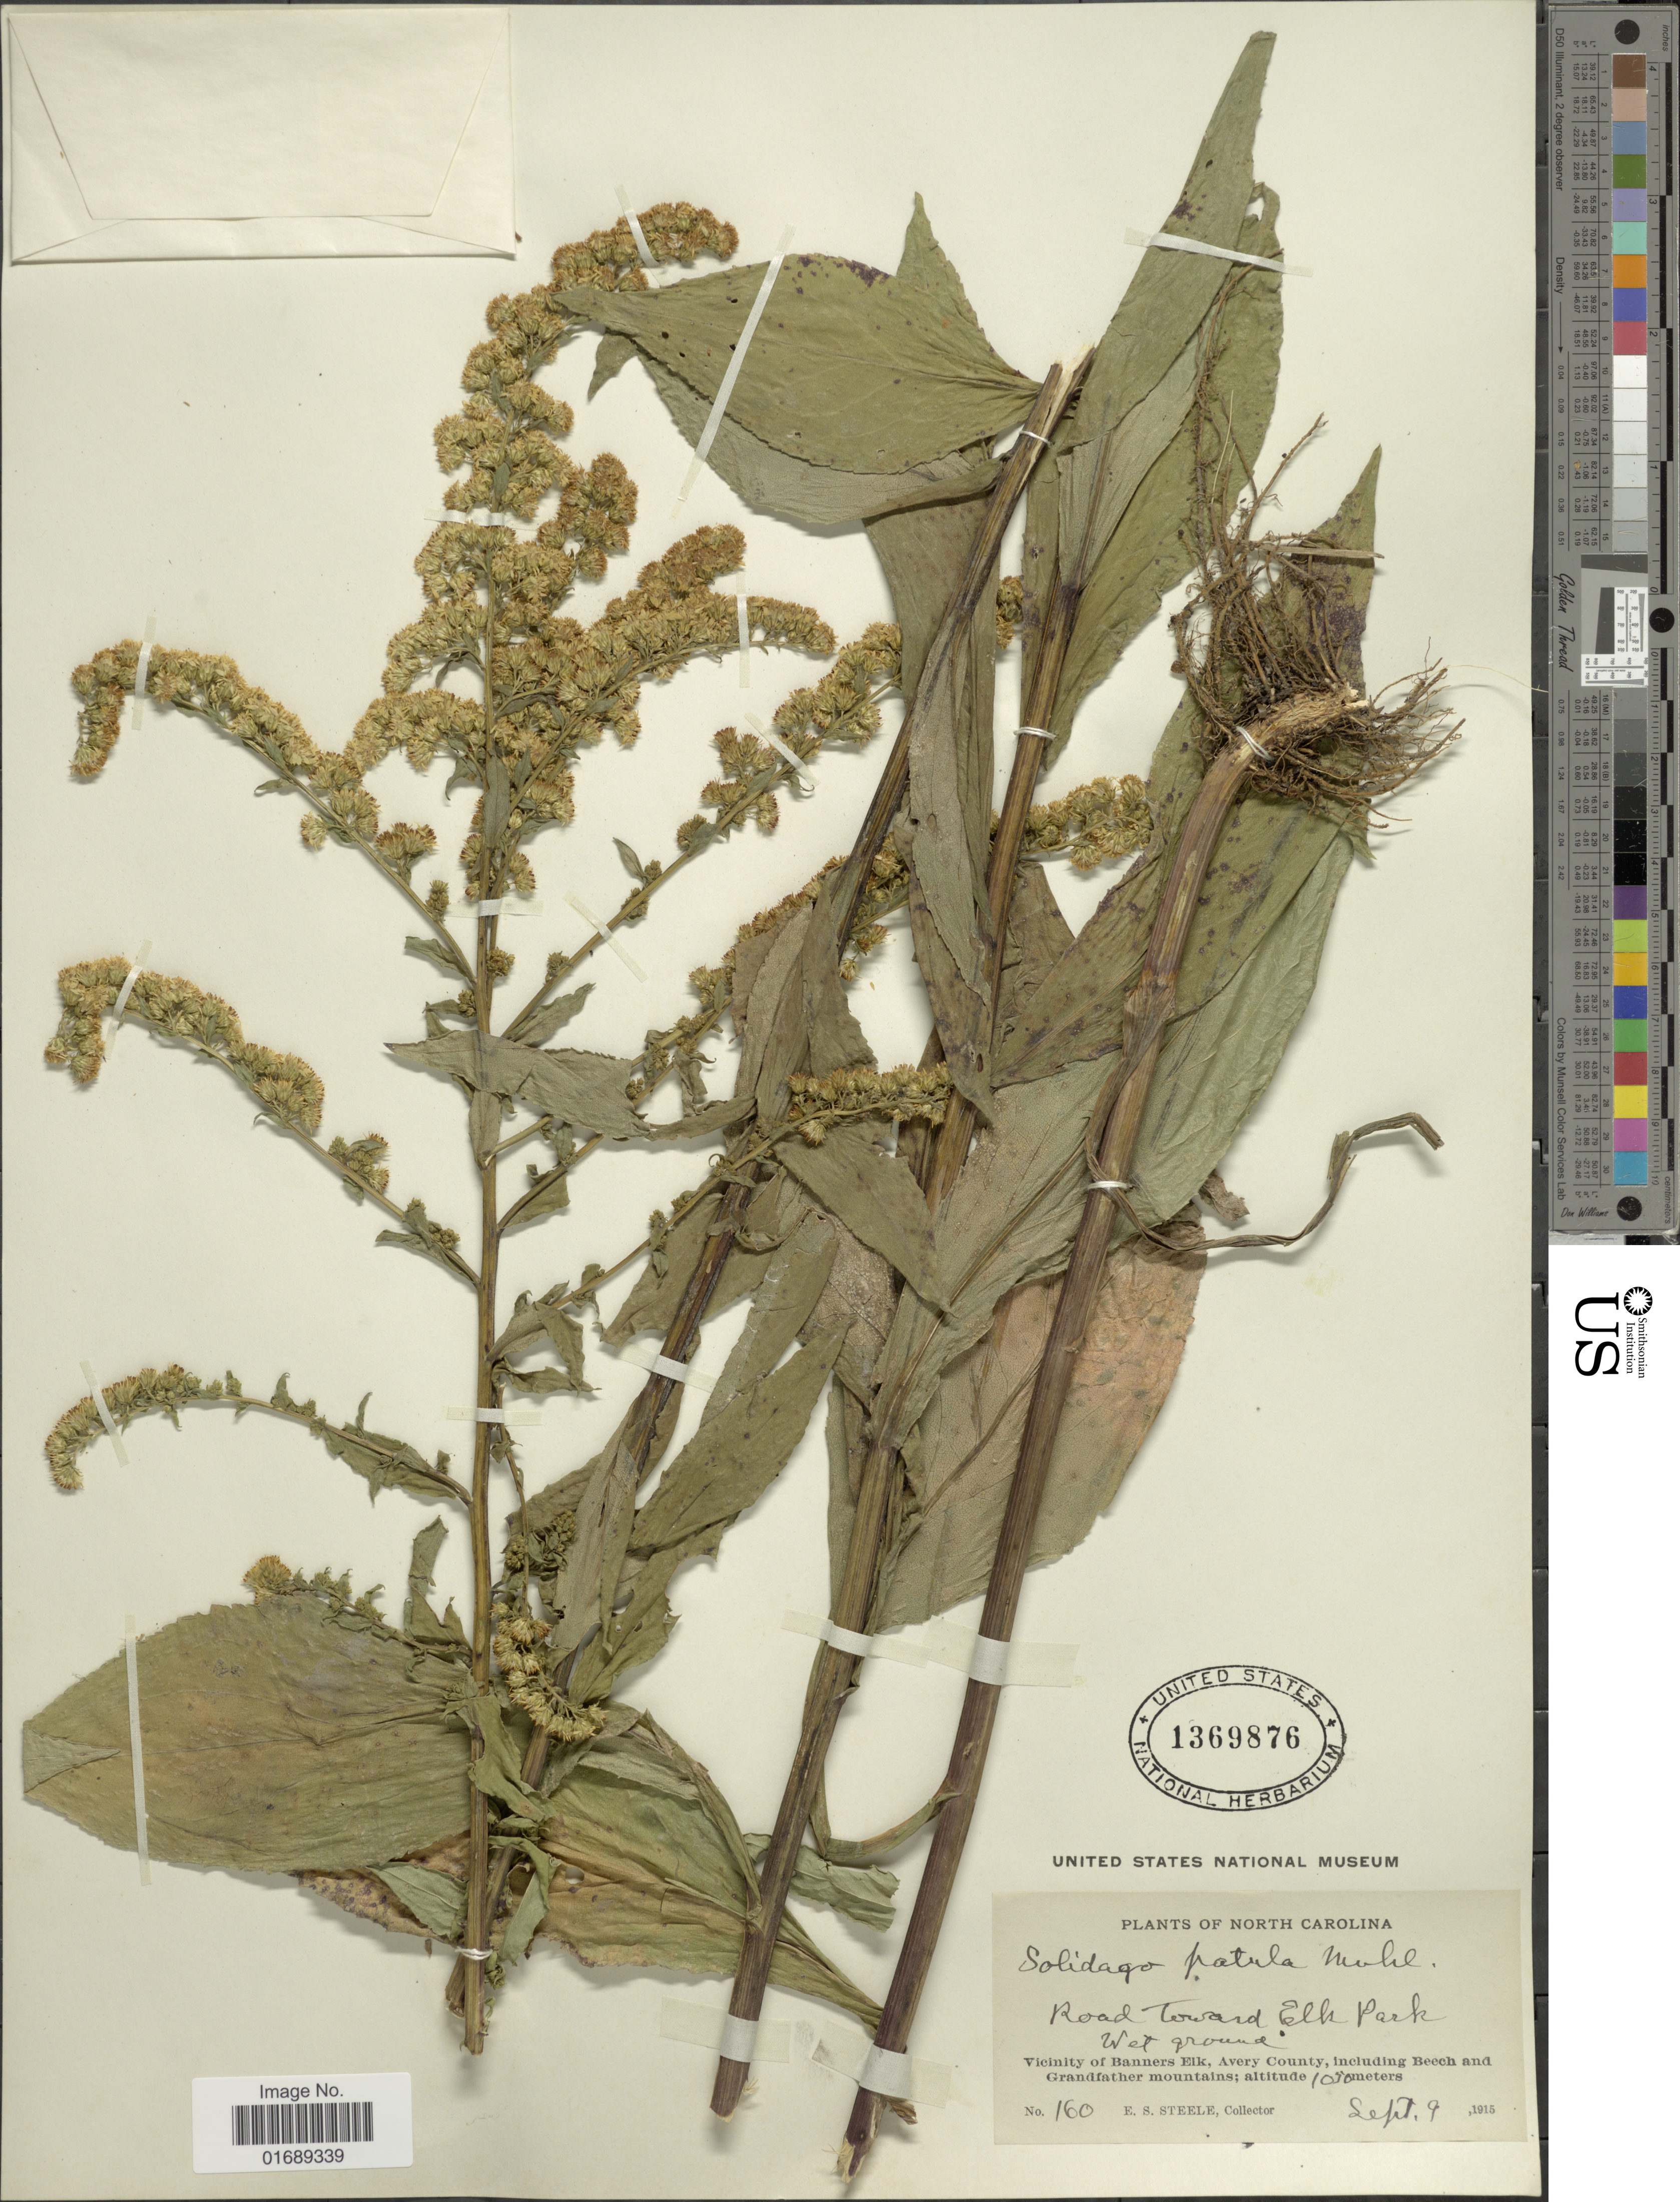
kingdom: Plantae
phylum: Tracheophyta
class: Magnoliopsida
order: Asterales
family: Asteraceae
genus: Solidago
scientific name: Solidago patula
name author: Muhl. ex Willd.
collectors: E. Steele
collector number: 160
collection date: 1915-09-09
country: United States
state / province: North Carolina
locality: Road toward Elk Park, Vicinity of Banners Elk, Avery County, including Beech and Grandfather mountains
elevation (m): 1050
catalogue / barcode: US 1369876